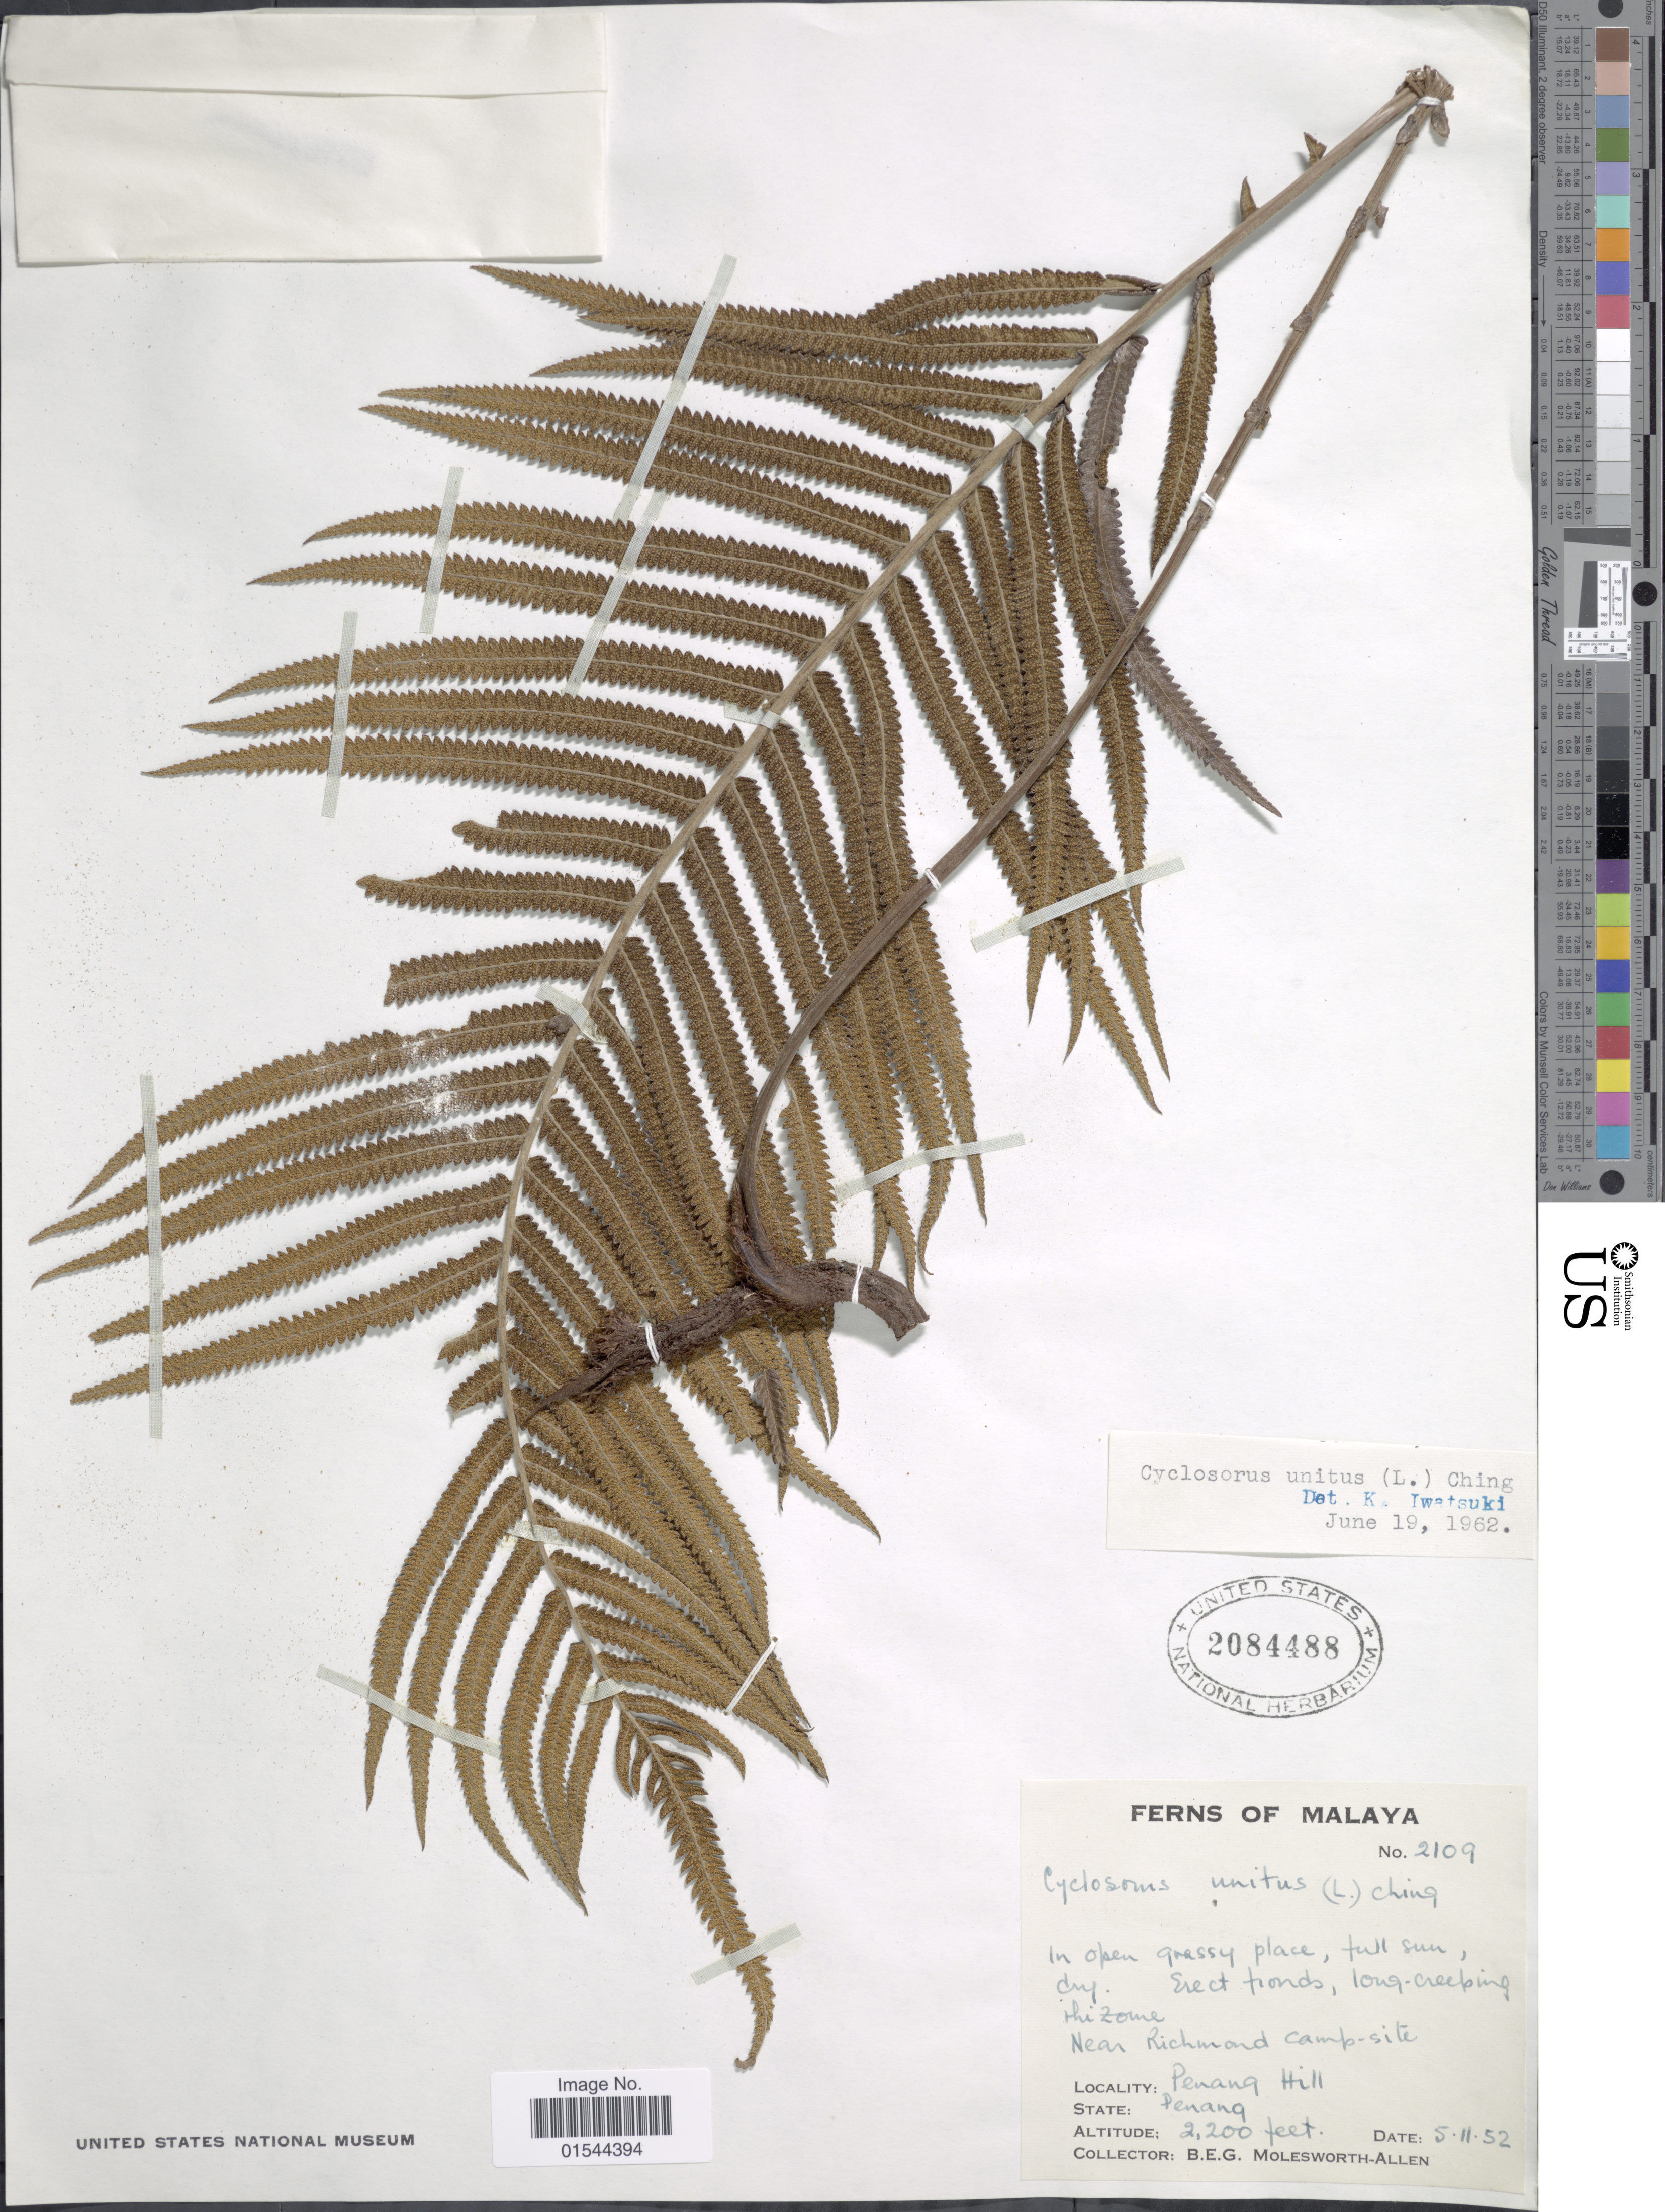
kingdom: Plantae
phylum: Tracheophyta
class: Polypodiopsida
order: Polypodiales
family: Thelypteridaceae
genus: Pneumatopteris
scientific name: Pneumatopteris unita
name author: (Kunze) Holttum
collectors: B. E. G. Molesworth-Allen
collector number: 2109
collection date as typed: Transcribed d/m/y: 5/11/52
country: Malaysia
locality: Malaya, near Richmond camp-site, Penang Hill, State Penang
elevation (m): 671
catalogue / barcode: US 2084488